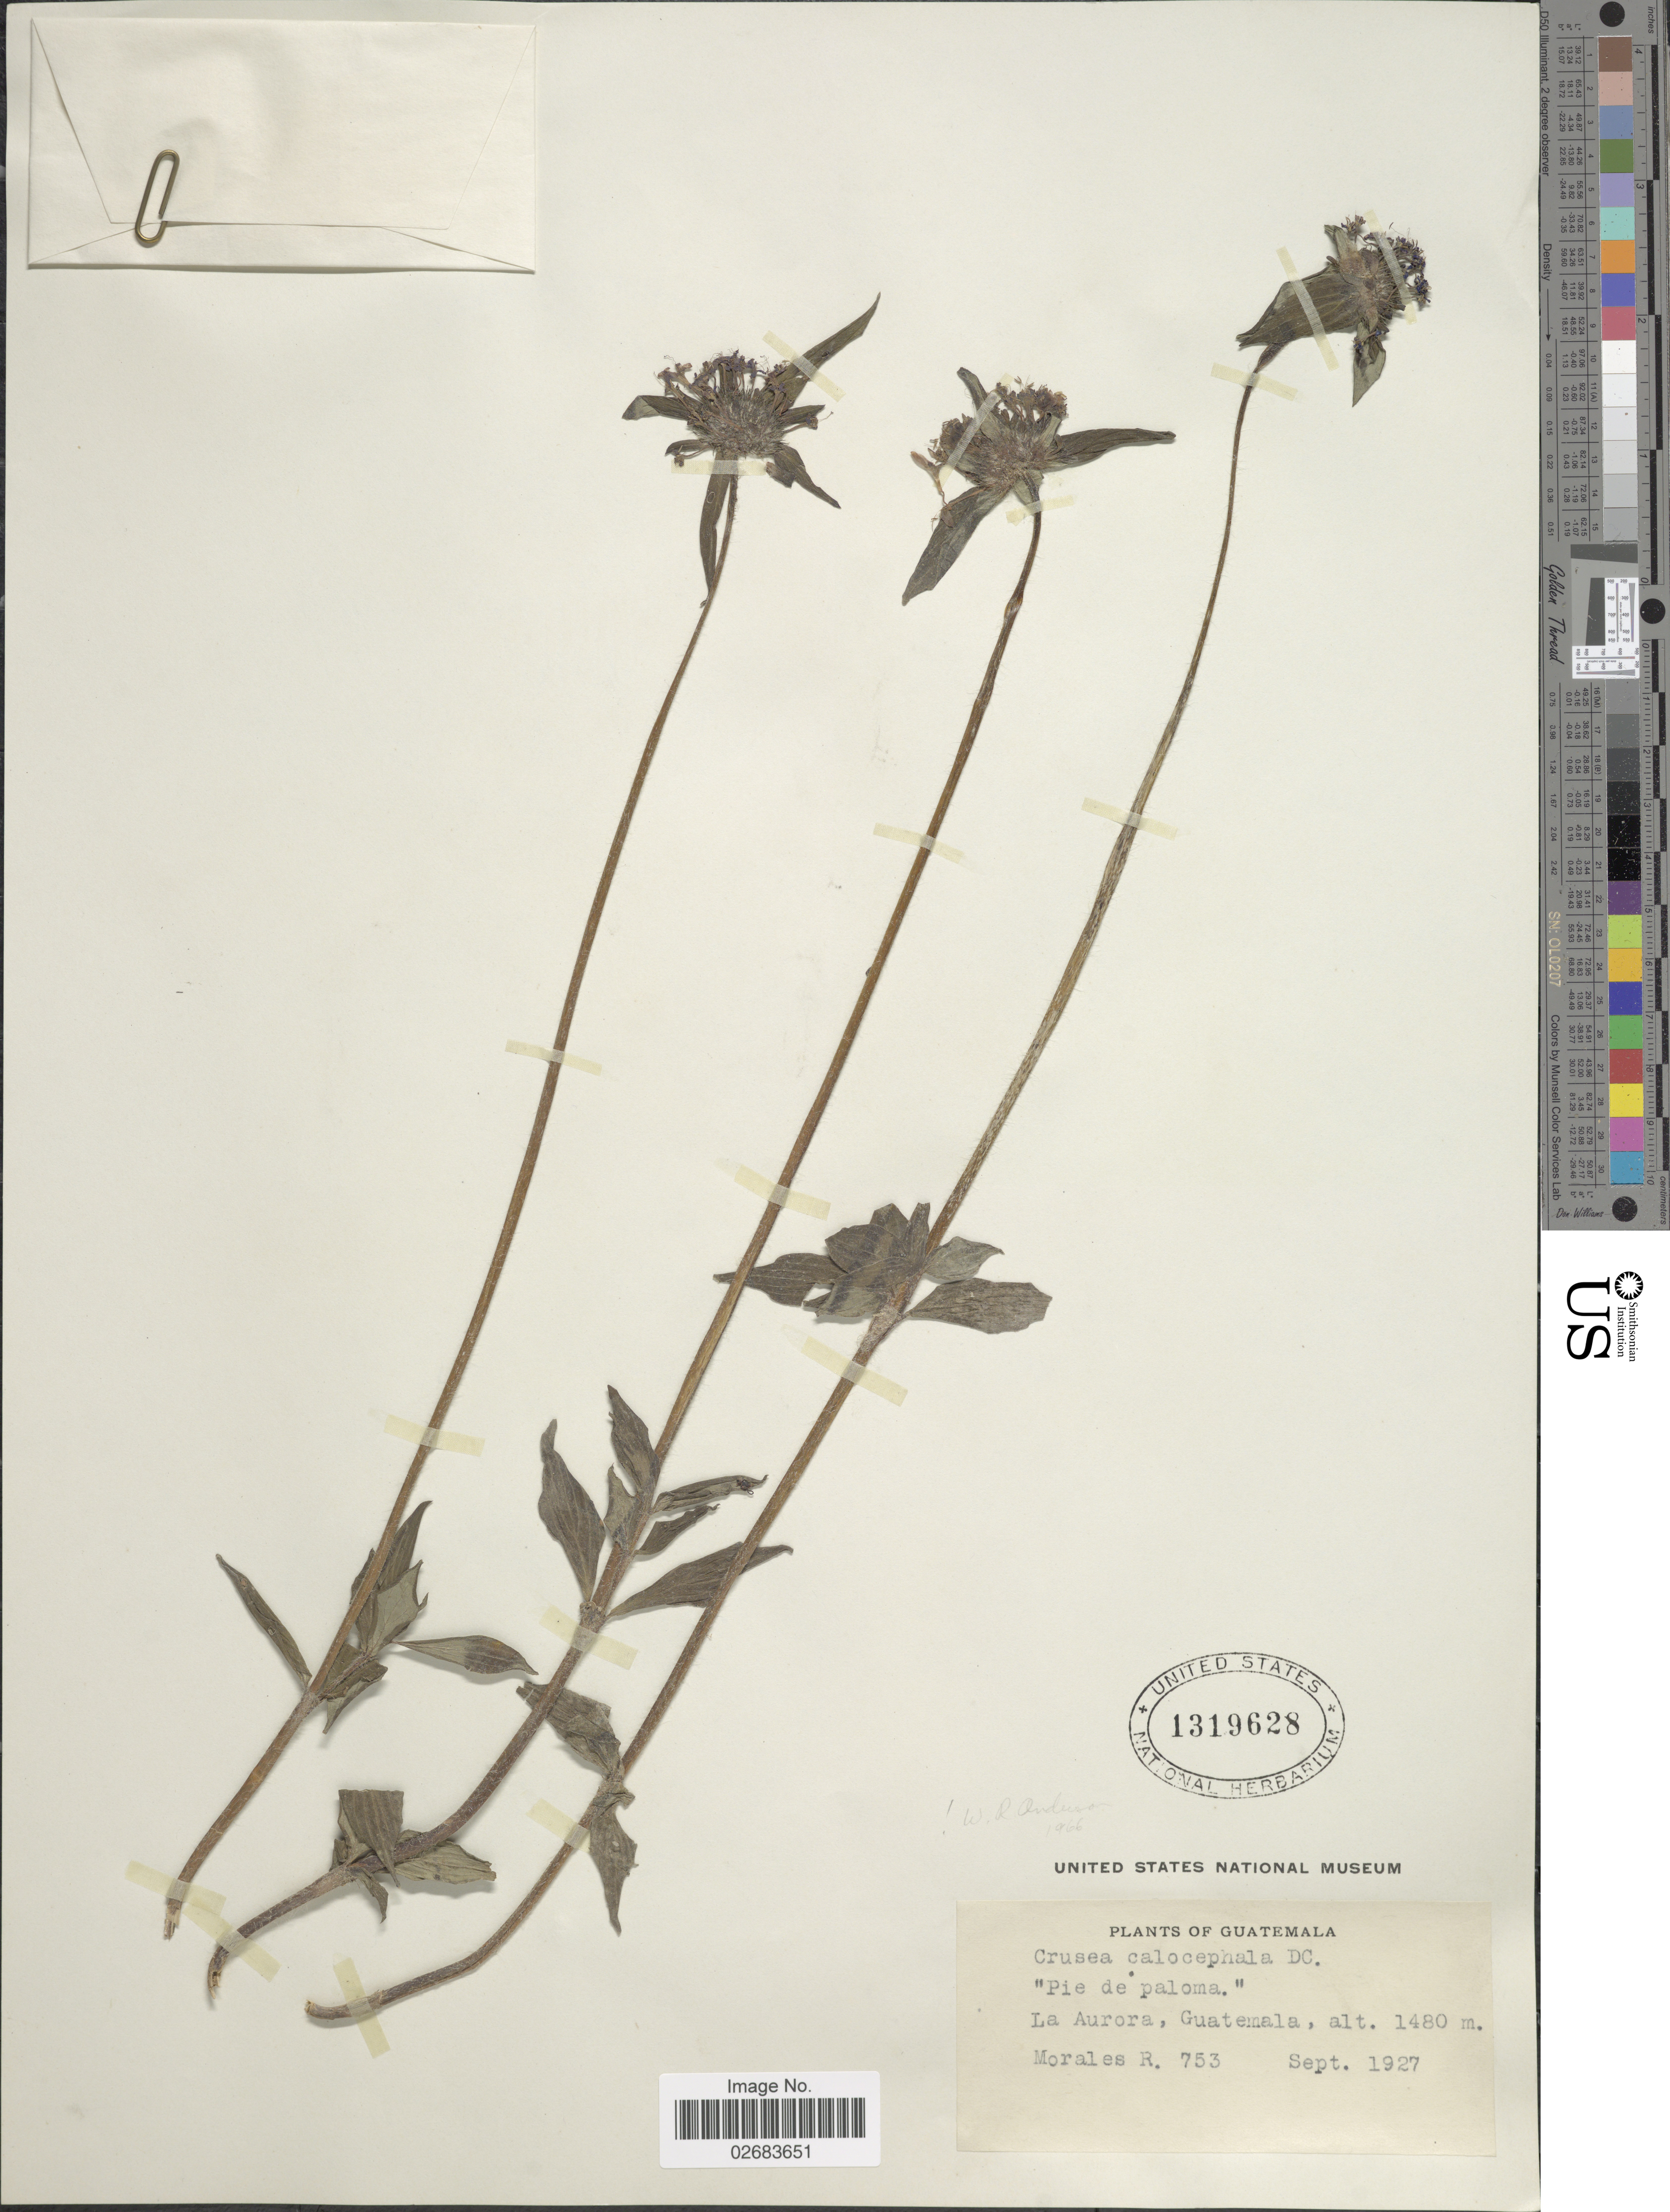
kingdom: Plantae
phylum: Tracheophyta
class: Magnoliopsida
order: Gentianales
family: Rubiaceae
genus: Crusea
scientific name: Crusea calocephala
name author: DC.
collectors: R. Morales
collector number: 753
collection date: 1927-09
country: Guatemala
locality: La Aurora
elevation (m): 1480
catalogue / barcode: US 1319628